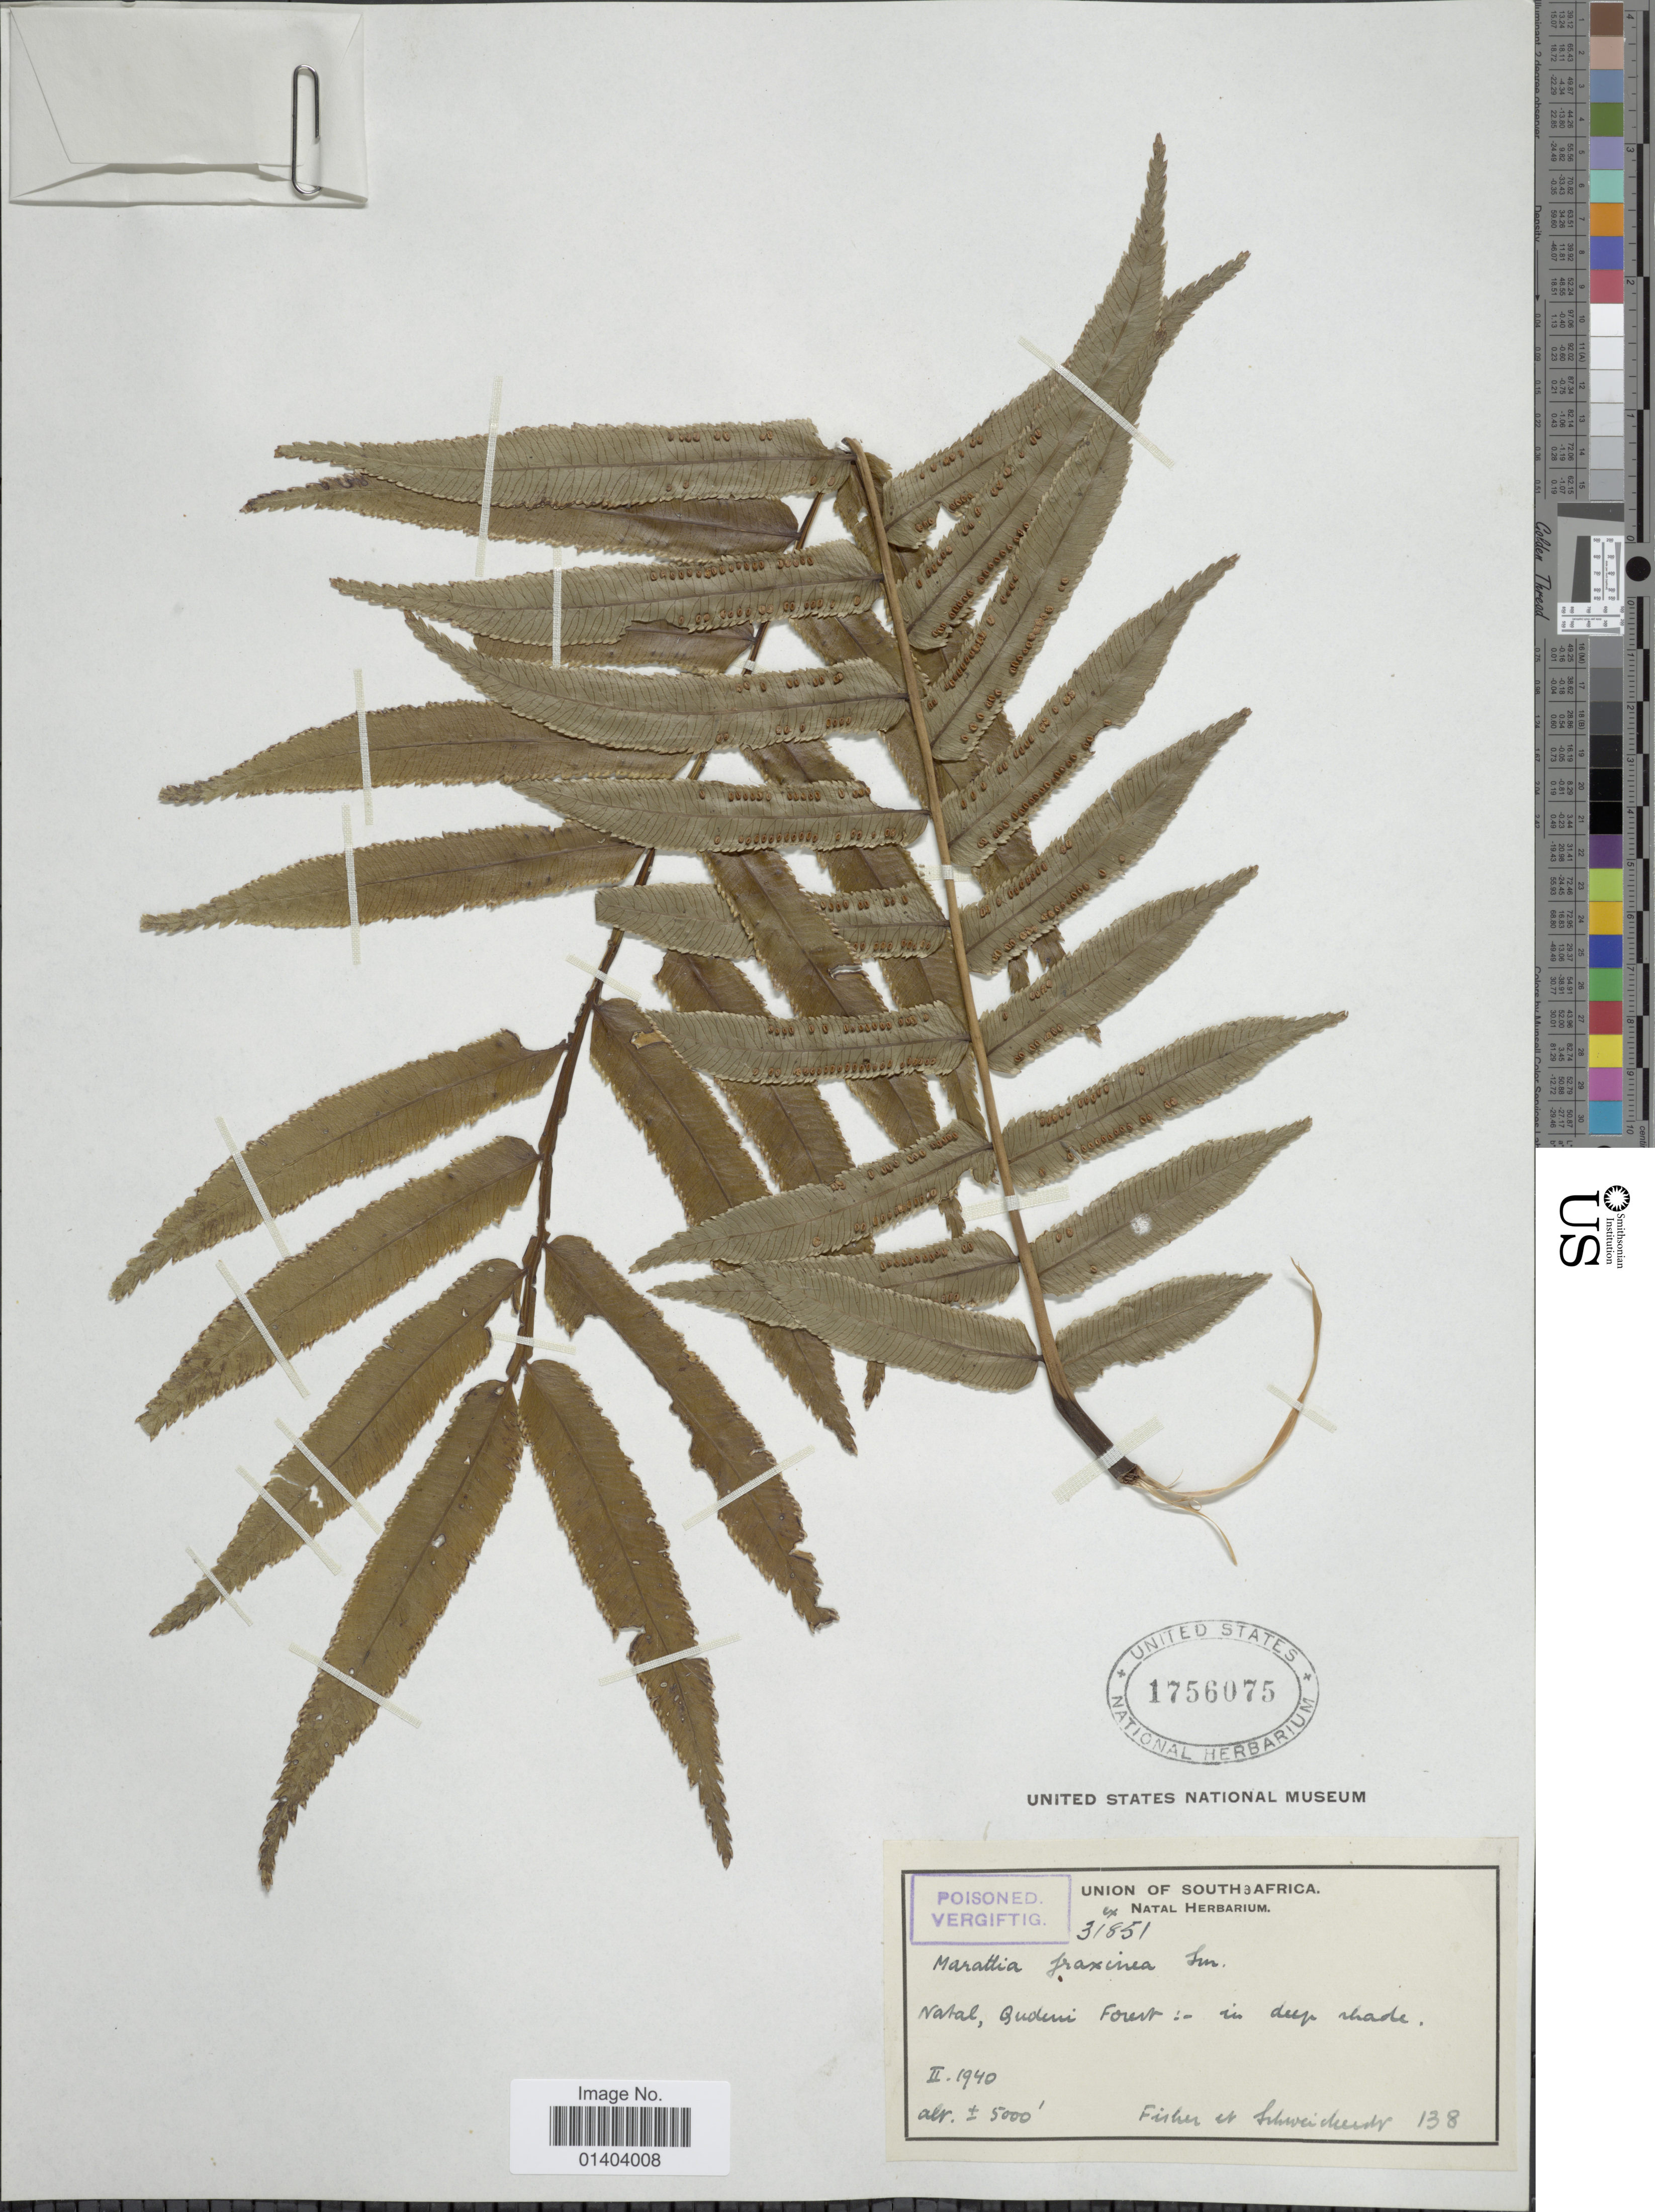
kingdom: Plantae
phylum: Tracheophyta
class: Polypodiopsida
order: Marattiales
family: Marattiaceae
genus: Ptisana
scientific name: Ptisana fraxinea var. salicifolia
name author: (Schrad.) Murdock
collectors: -- Fisher & -. Schweickerdt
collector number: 138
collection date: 1940-02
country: South Africa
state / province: KwaZulu-Natal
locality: Qudeni Forest: in deep shade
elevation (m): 1524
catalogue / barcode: US 1756075